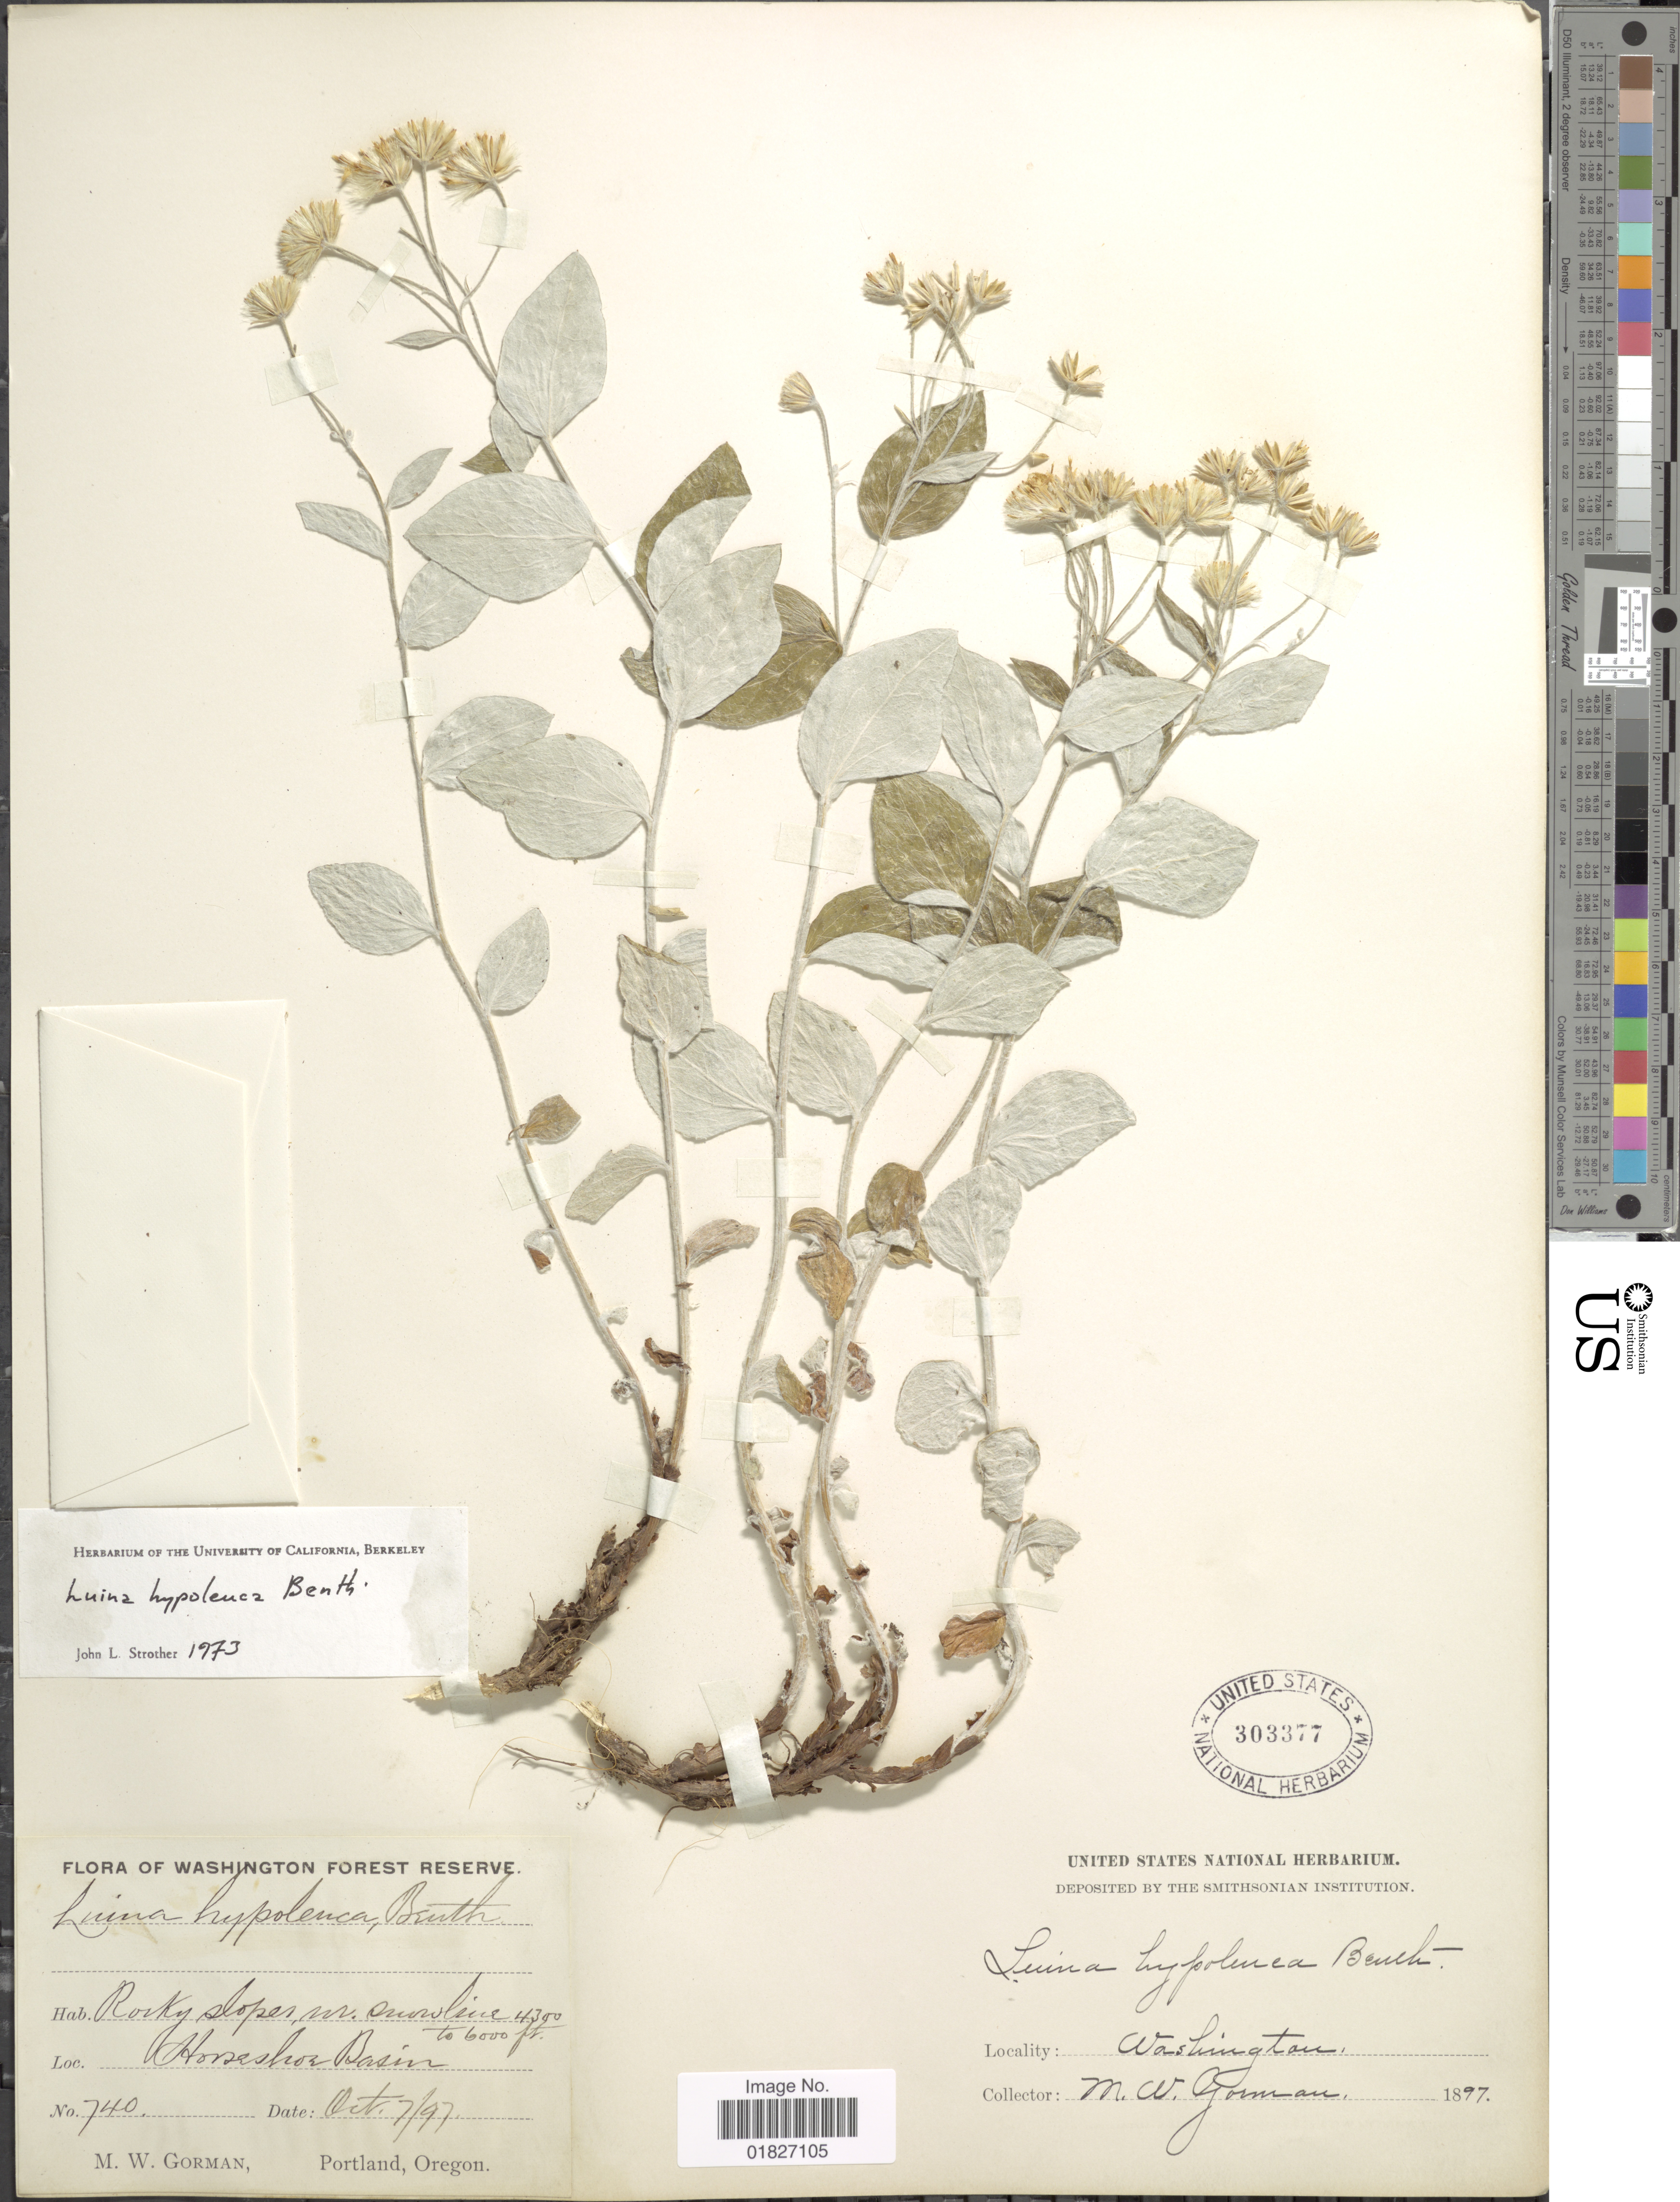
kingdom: Plantae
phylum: Tracheophyta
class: Magnoliopsida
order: Asterales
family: Asteraceae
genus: Luina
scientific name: Luina hypoleuca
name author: Benth.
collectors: M. W. Gorman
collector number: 740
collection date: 1897-10-07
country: United States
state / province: Washington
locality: Nr. Snowline, Horseshoe Basin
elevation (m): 1311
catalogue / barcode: US 303377